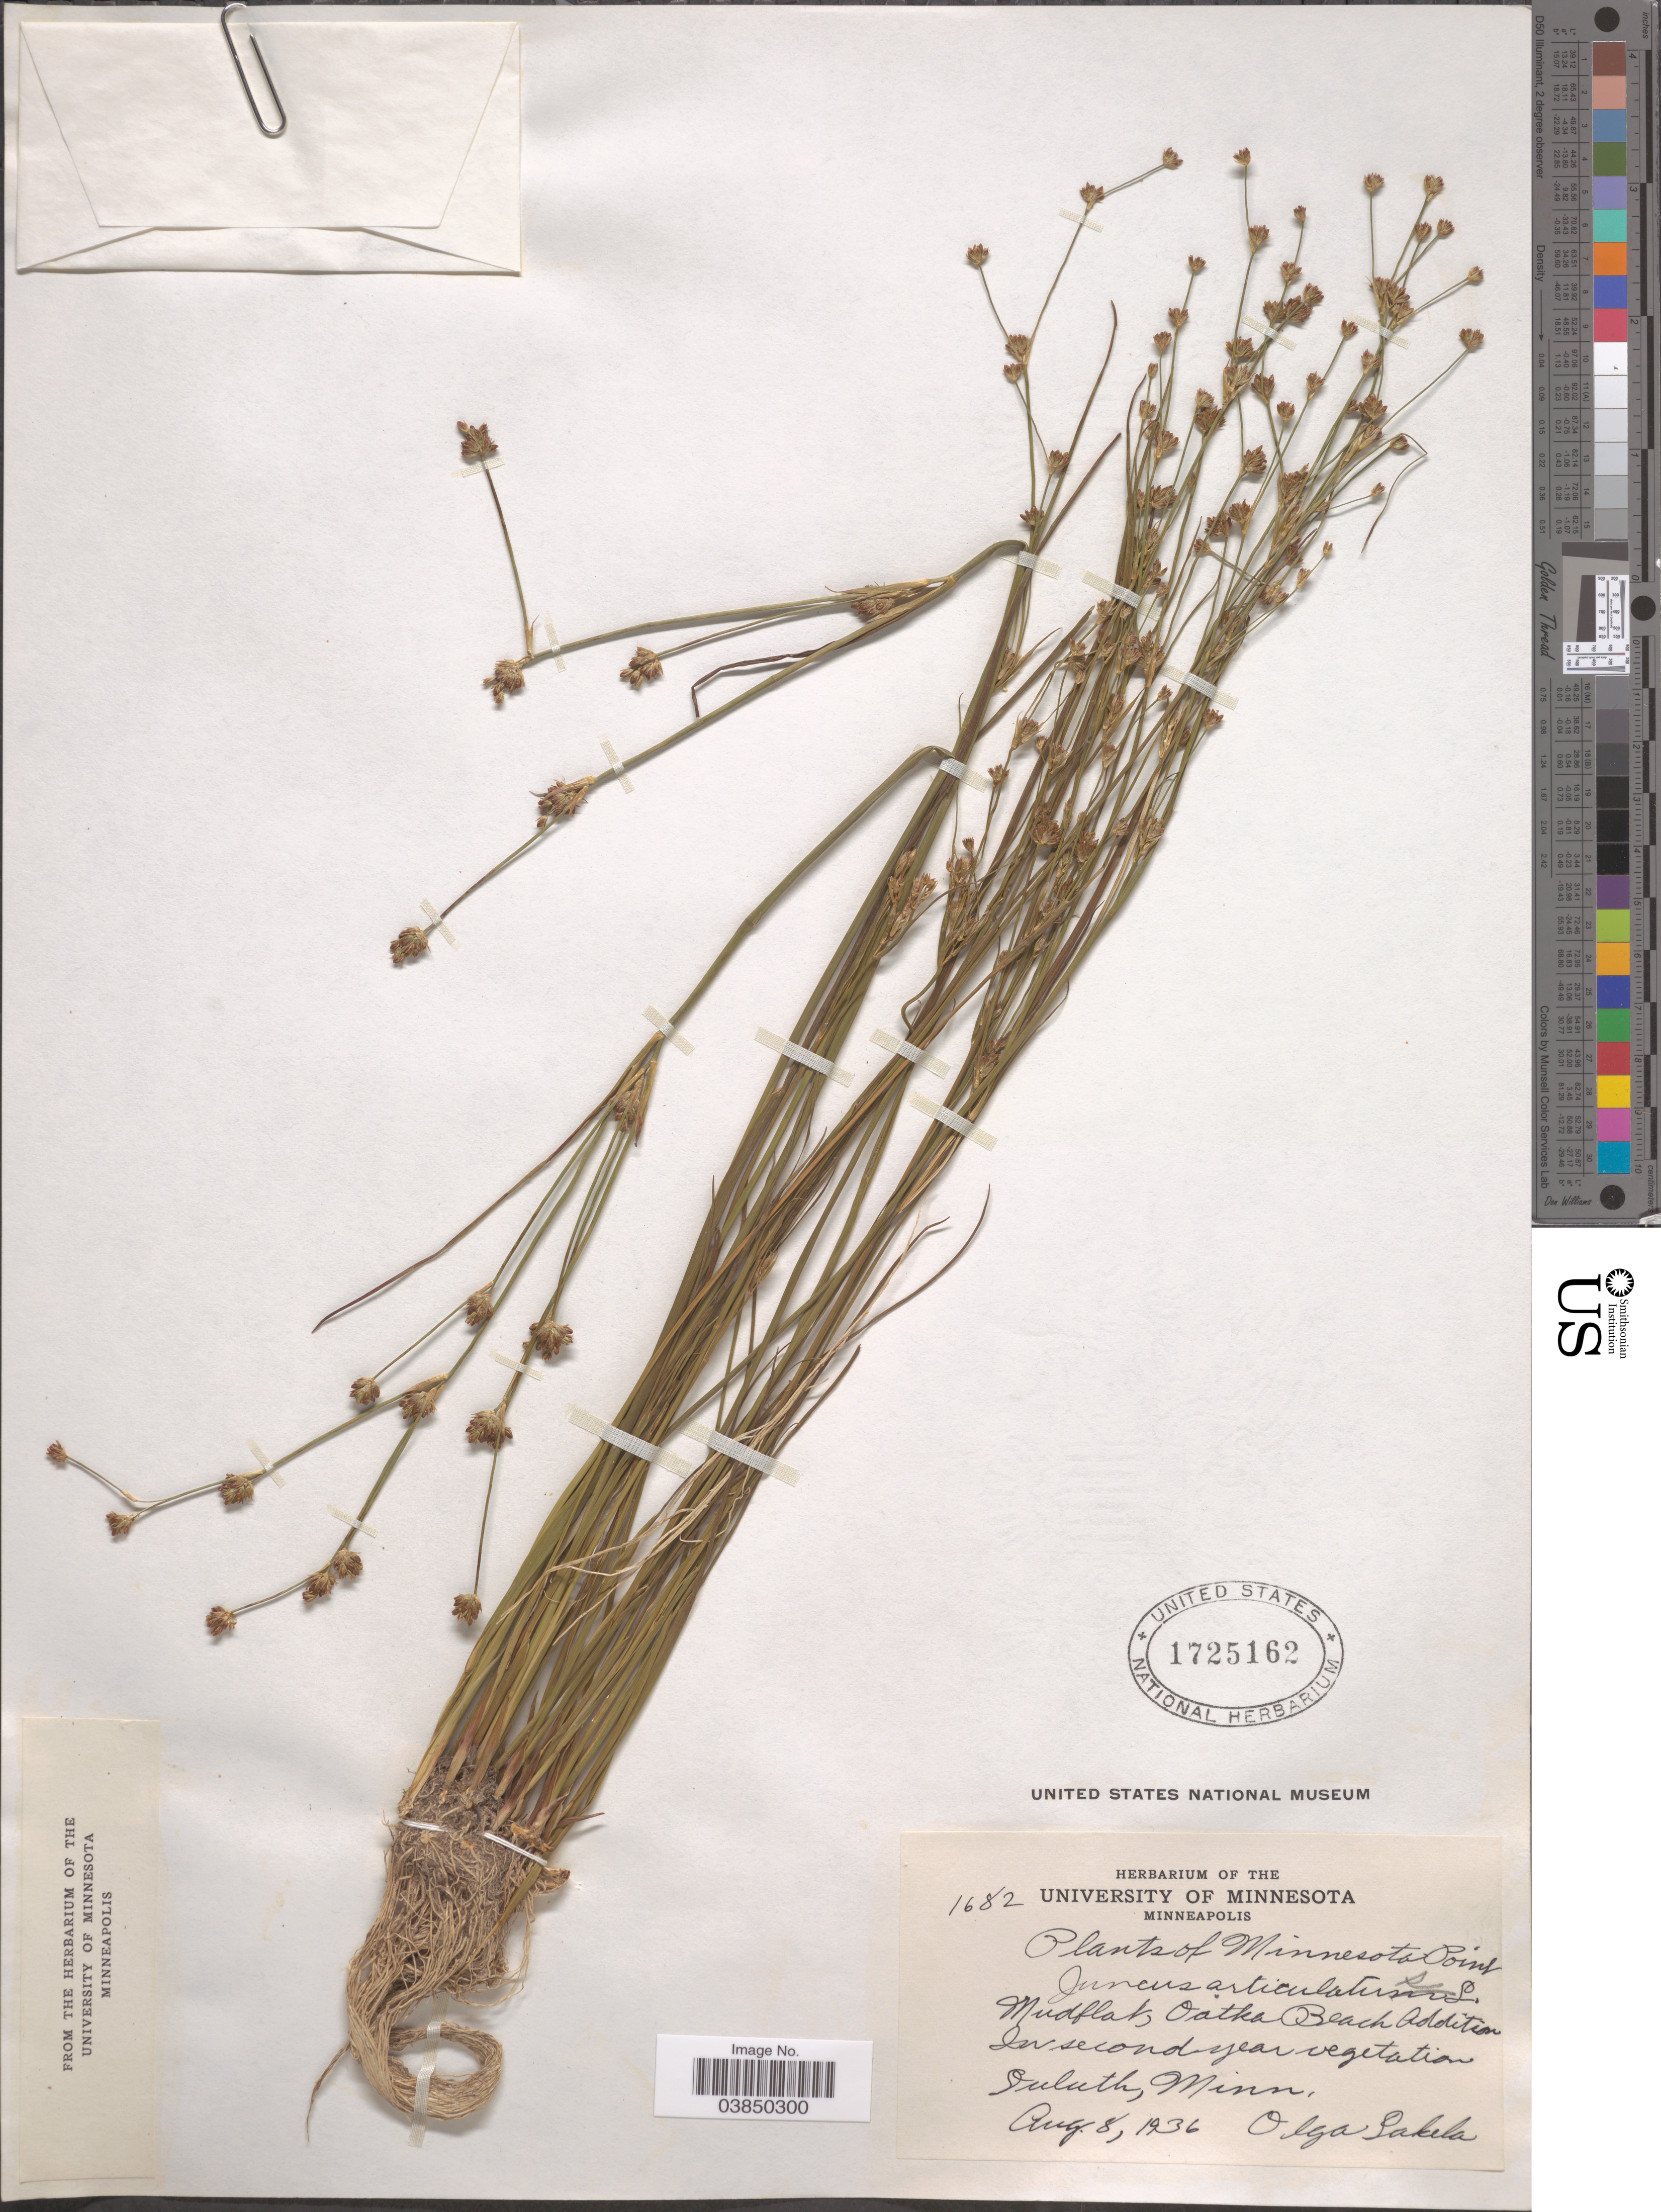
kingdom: Plantae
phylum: Tracheophyta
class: Liliopsida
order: Poales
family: Juncaceae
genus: Juncus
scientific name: Juncus articulatus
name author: L.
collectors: O. K. Lakela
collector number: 1682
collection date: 1936-08-08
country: United States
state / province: Minnesota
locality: Minneapolis. Mudfort, Oatka Beach Addition. Duluth.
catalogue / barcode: US 1725162